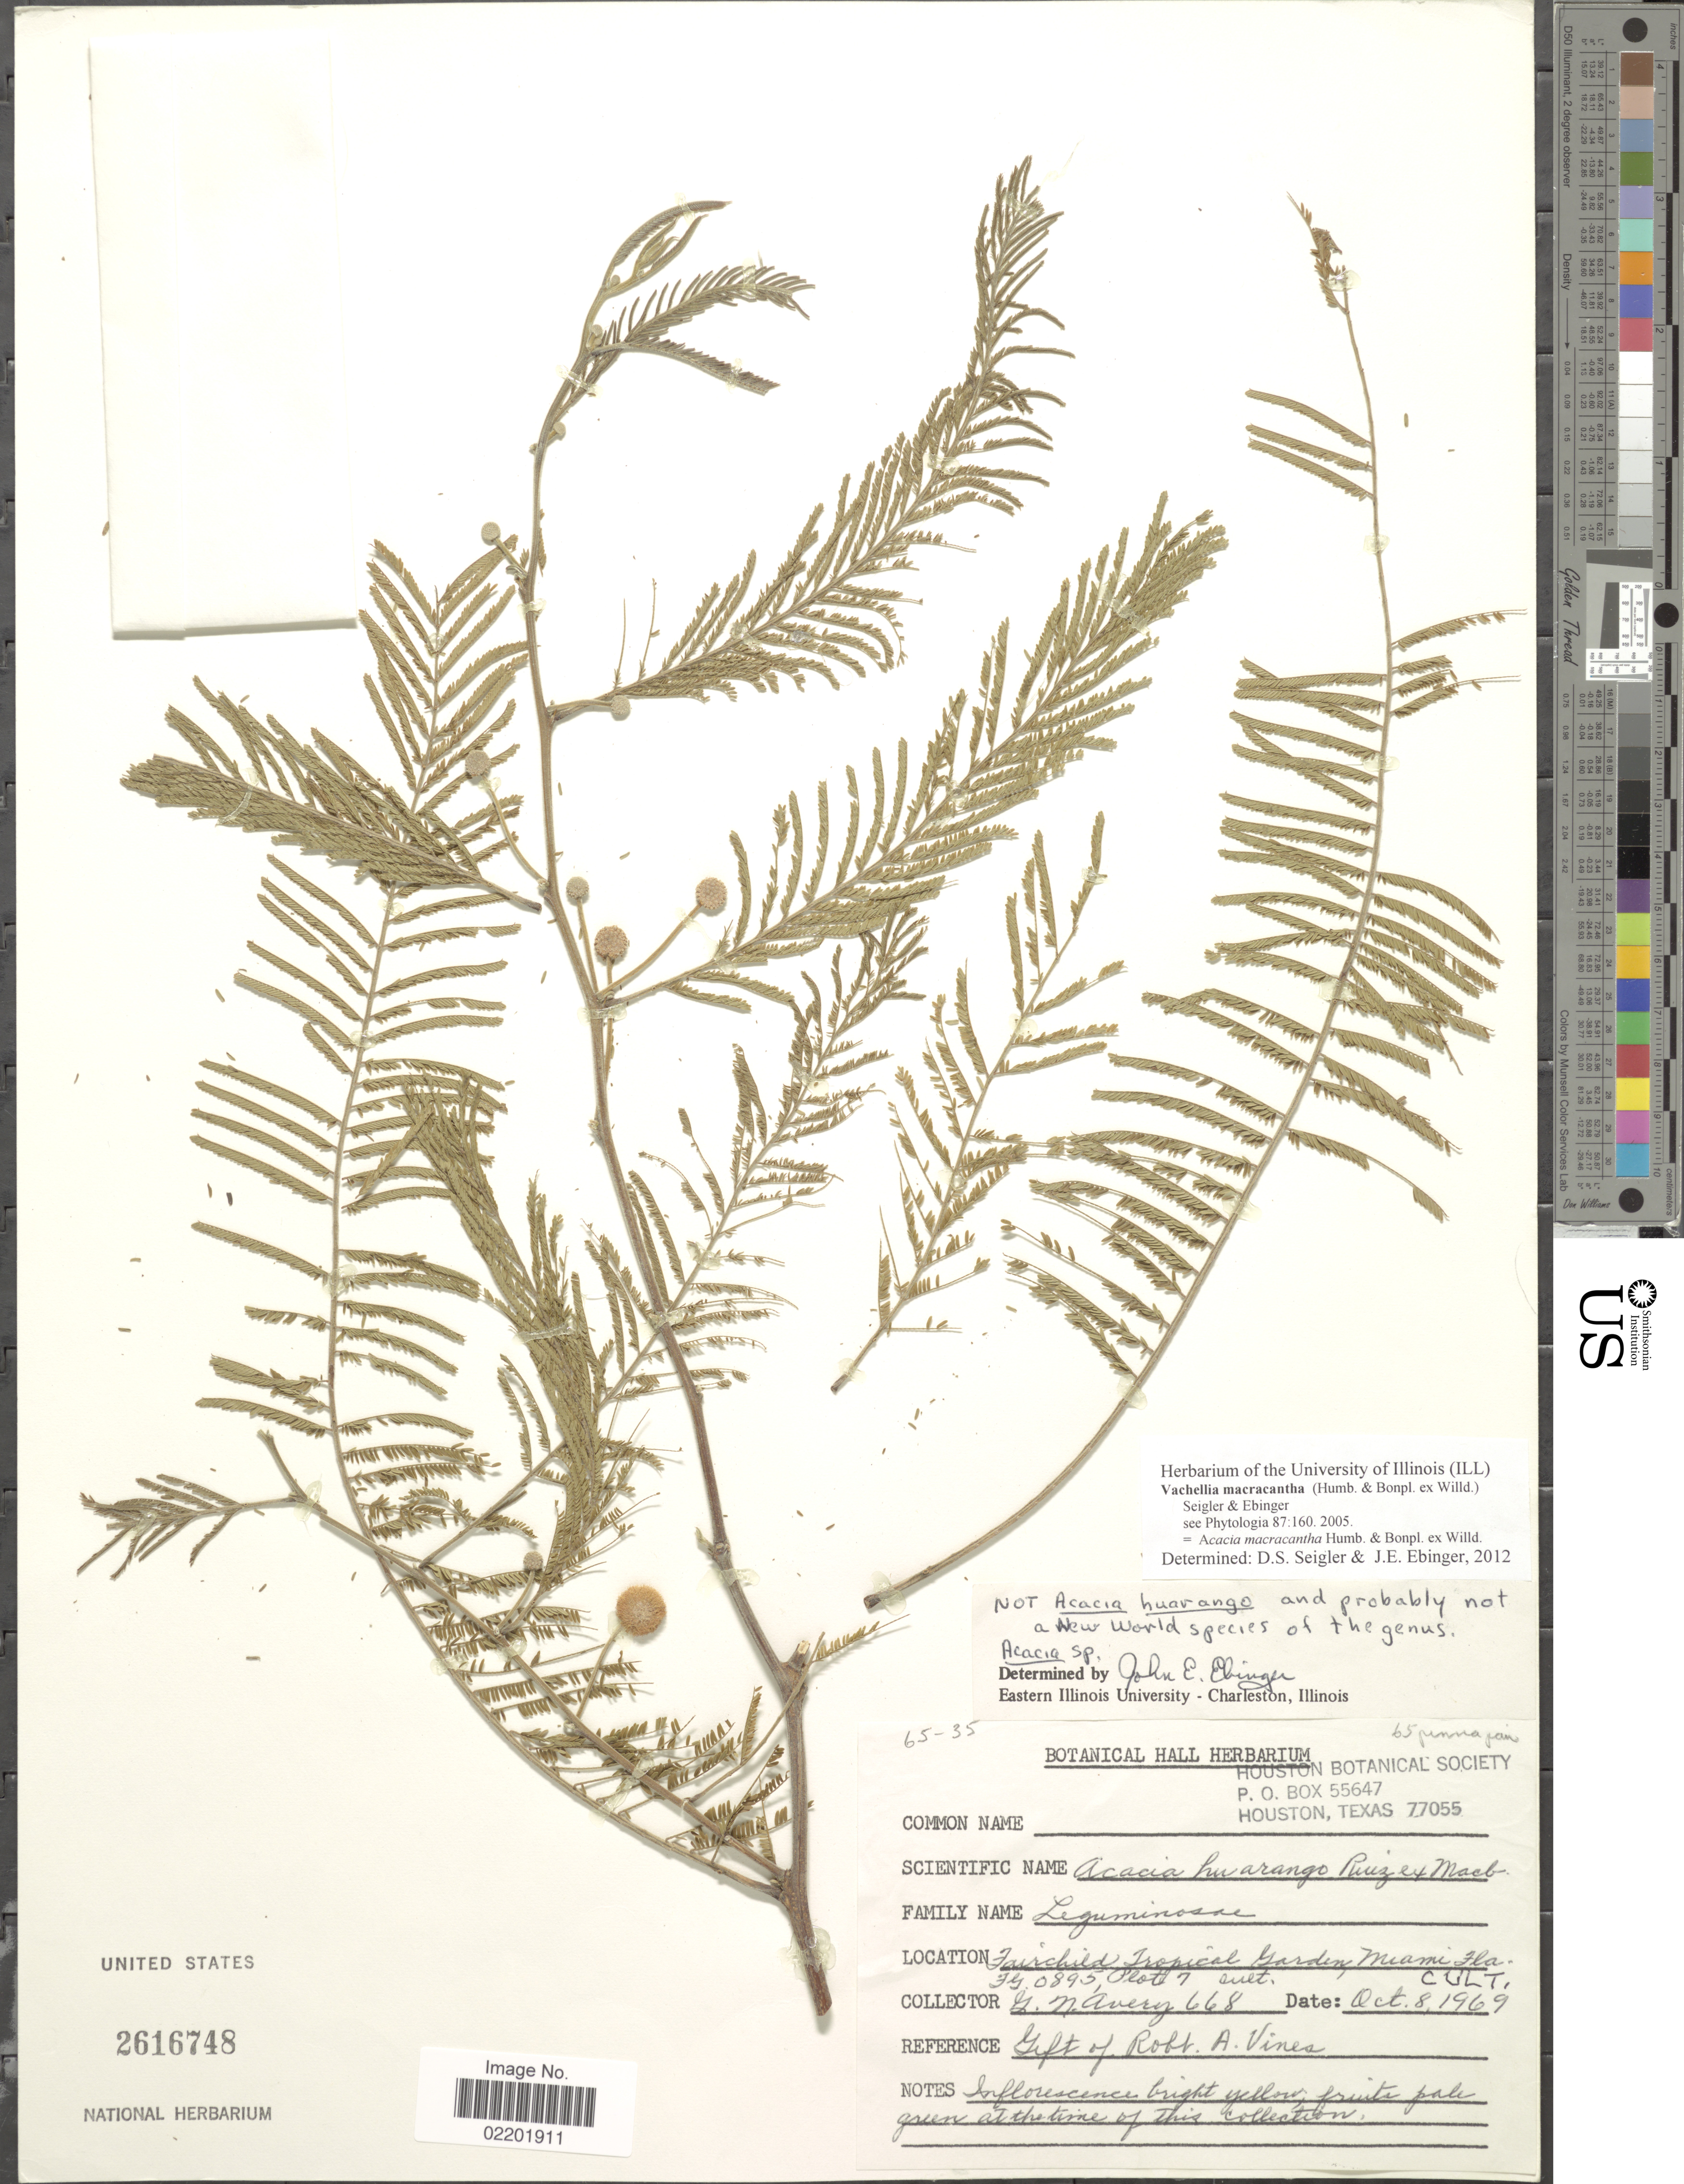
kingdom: Plantae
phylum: Tracheophyta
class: Magnoliopsida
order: Fabales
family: Fabaceae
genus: Vachellia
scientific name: Vachellia macracantha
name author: (Humb. & Bonpl. ex Willd.) Seigler & Ebinger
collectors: G. N. Avery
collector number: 668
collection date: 1969-10-08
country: United States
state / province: Florida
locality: Fairchild Tropical Garden, Miami, Fla., Plot #7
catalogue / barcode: US 2616748